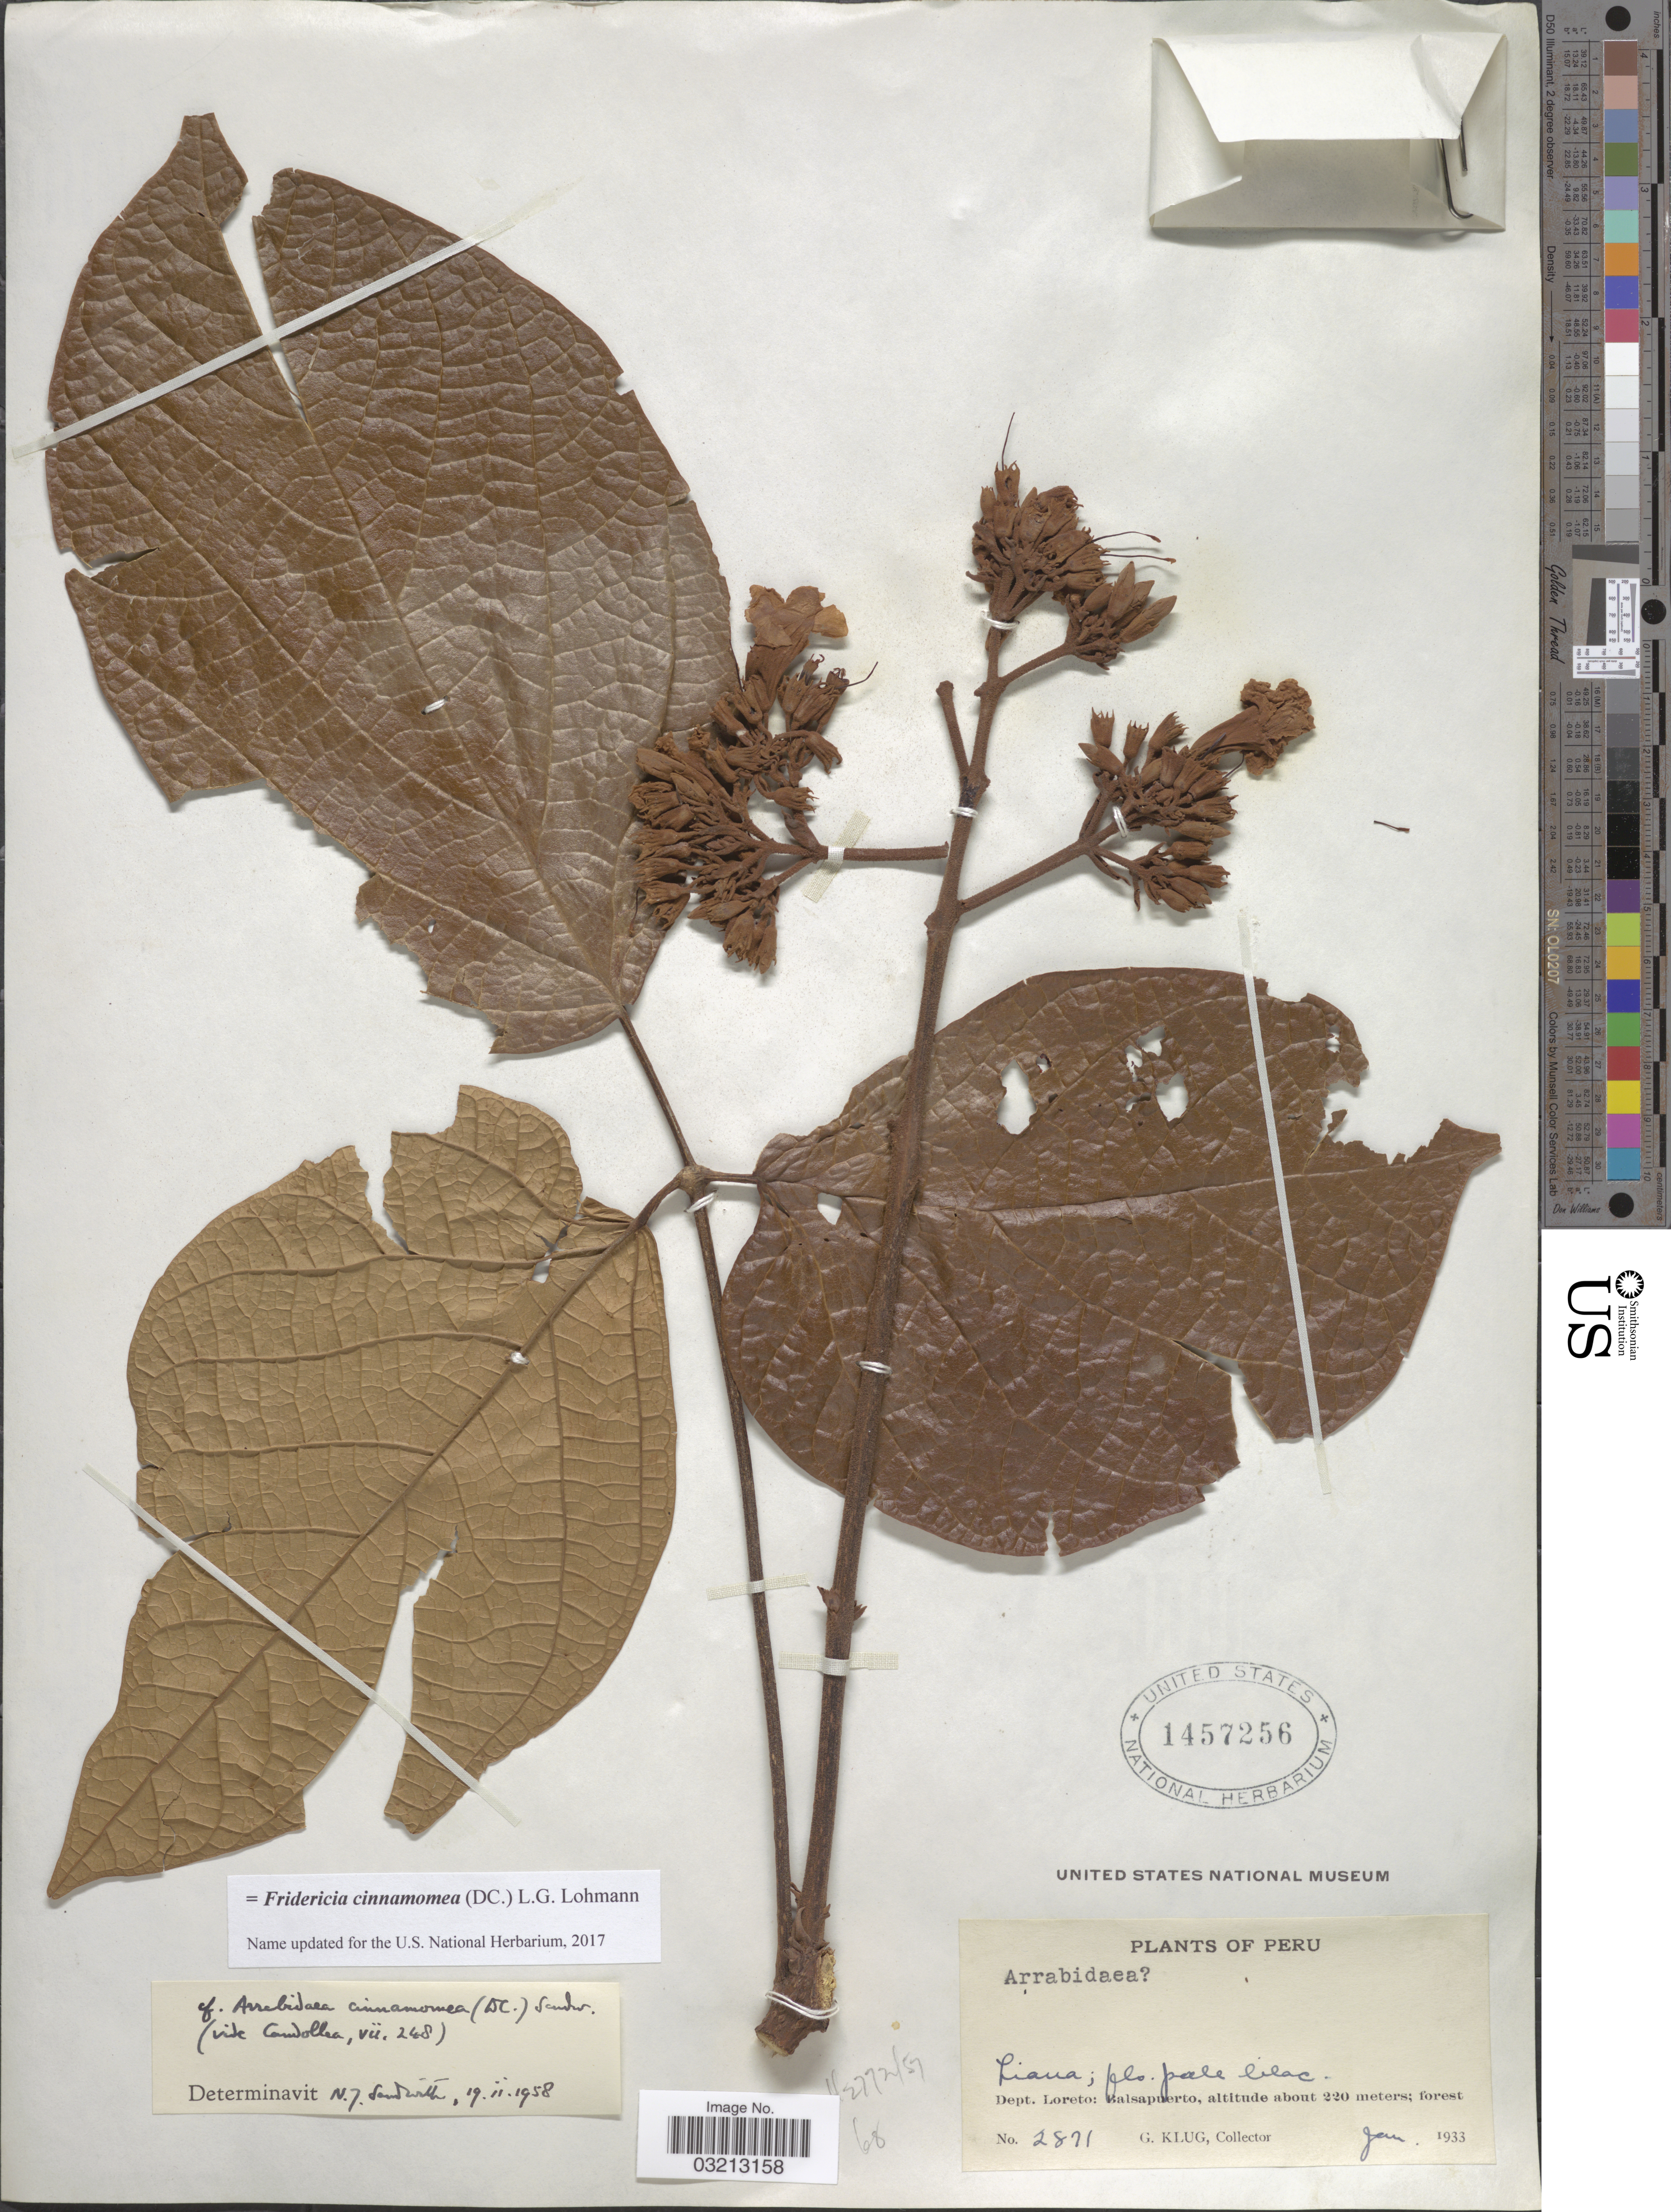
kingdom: Plantae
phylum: Tracheophyta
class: Magnoliopsida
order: Lamiales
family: Bignoniaceae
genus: Fridericia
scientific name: Fridericia cinnamomea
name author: (DC.) L.G. Lohmann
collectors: G. Klug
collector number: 2871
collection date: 1933-01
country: Peru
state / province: Loreto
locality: Dept. Loreto: Balsapuerto.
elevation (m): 220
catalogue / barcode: US 1457256